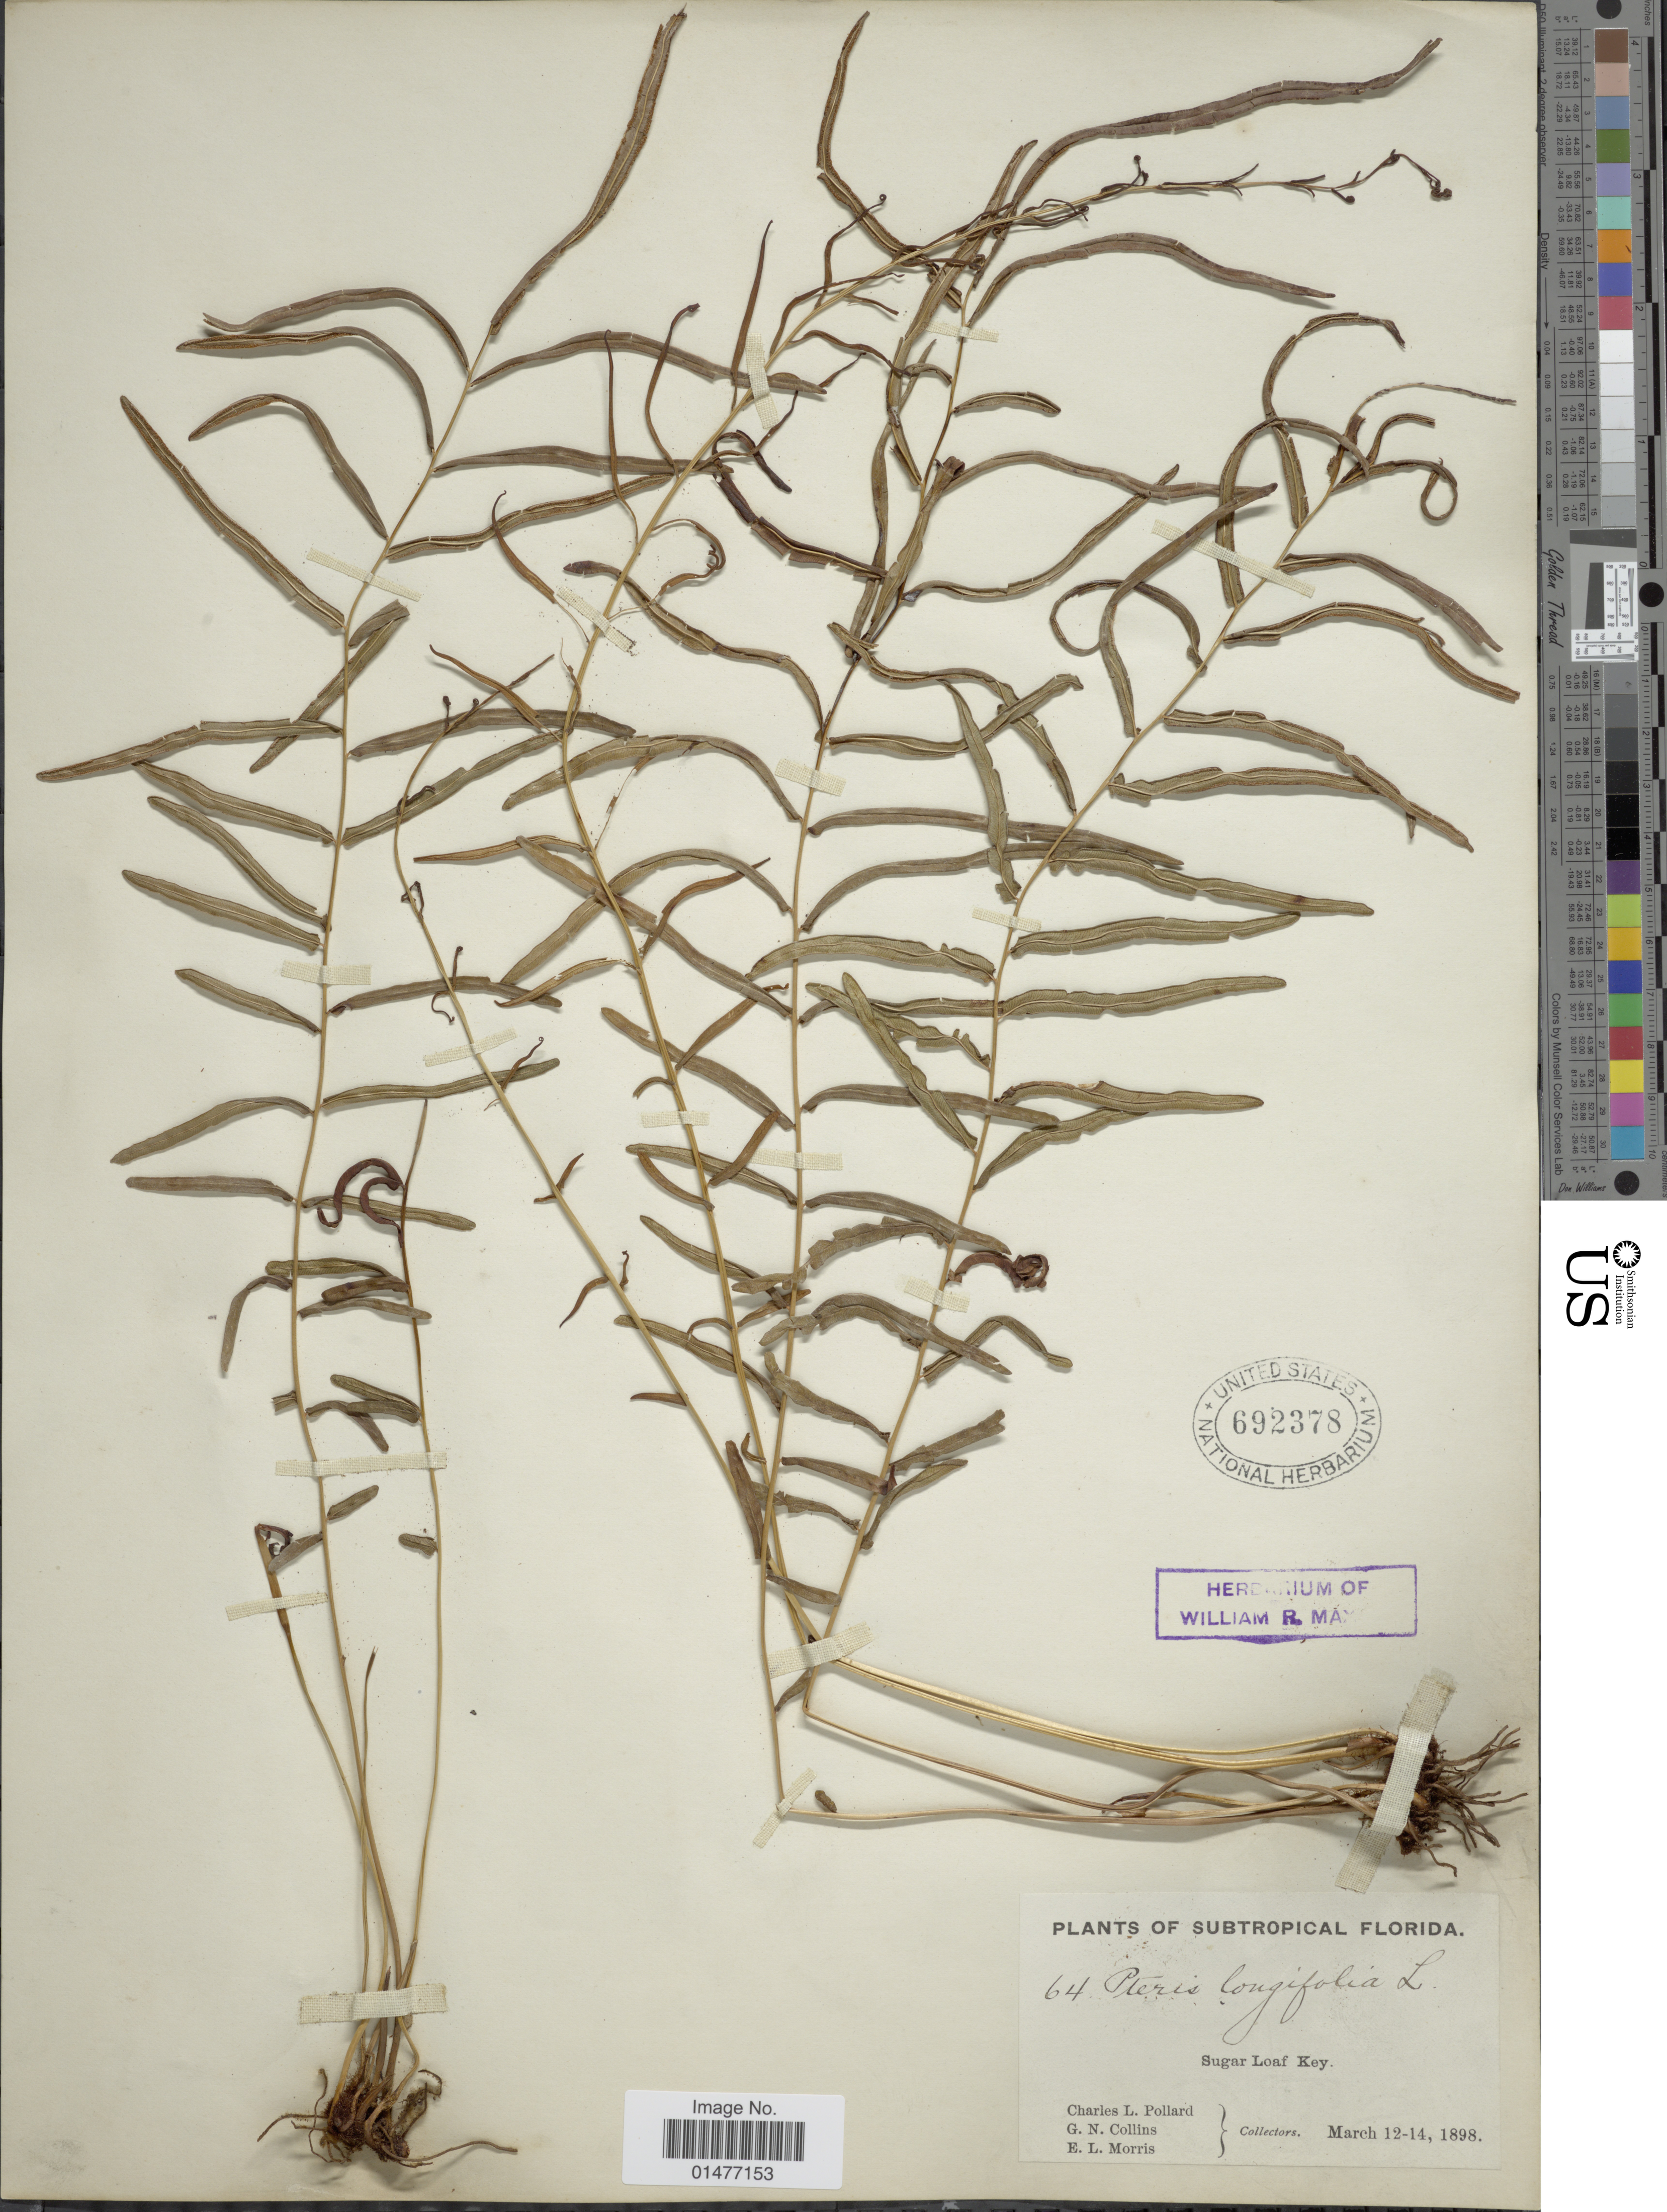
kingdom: Plantae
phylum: Tracheophyta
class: Polypodiopsida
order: Polypodiales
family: Pteridaceae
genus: Pteris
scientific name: Pteris bahamenis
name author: (J. Agardh) Fée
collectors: C. L. Pollard, G. Collins & E. Morris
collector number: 64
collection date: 1898-03-12/1898-03-14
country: United States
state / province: Florida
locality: Subtropical Florida, Sugar Loaf Key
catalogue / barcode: US 692378